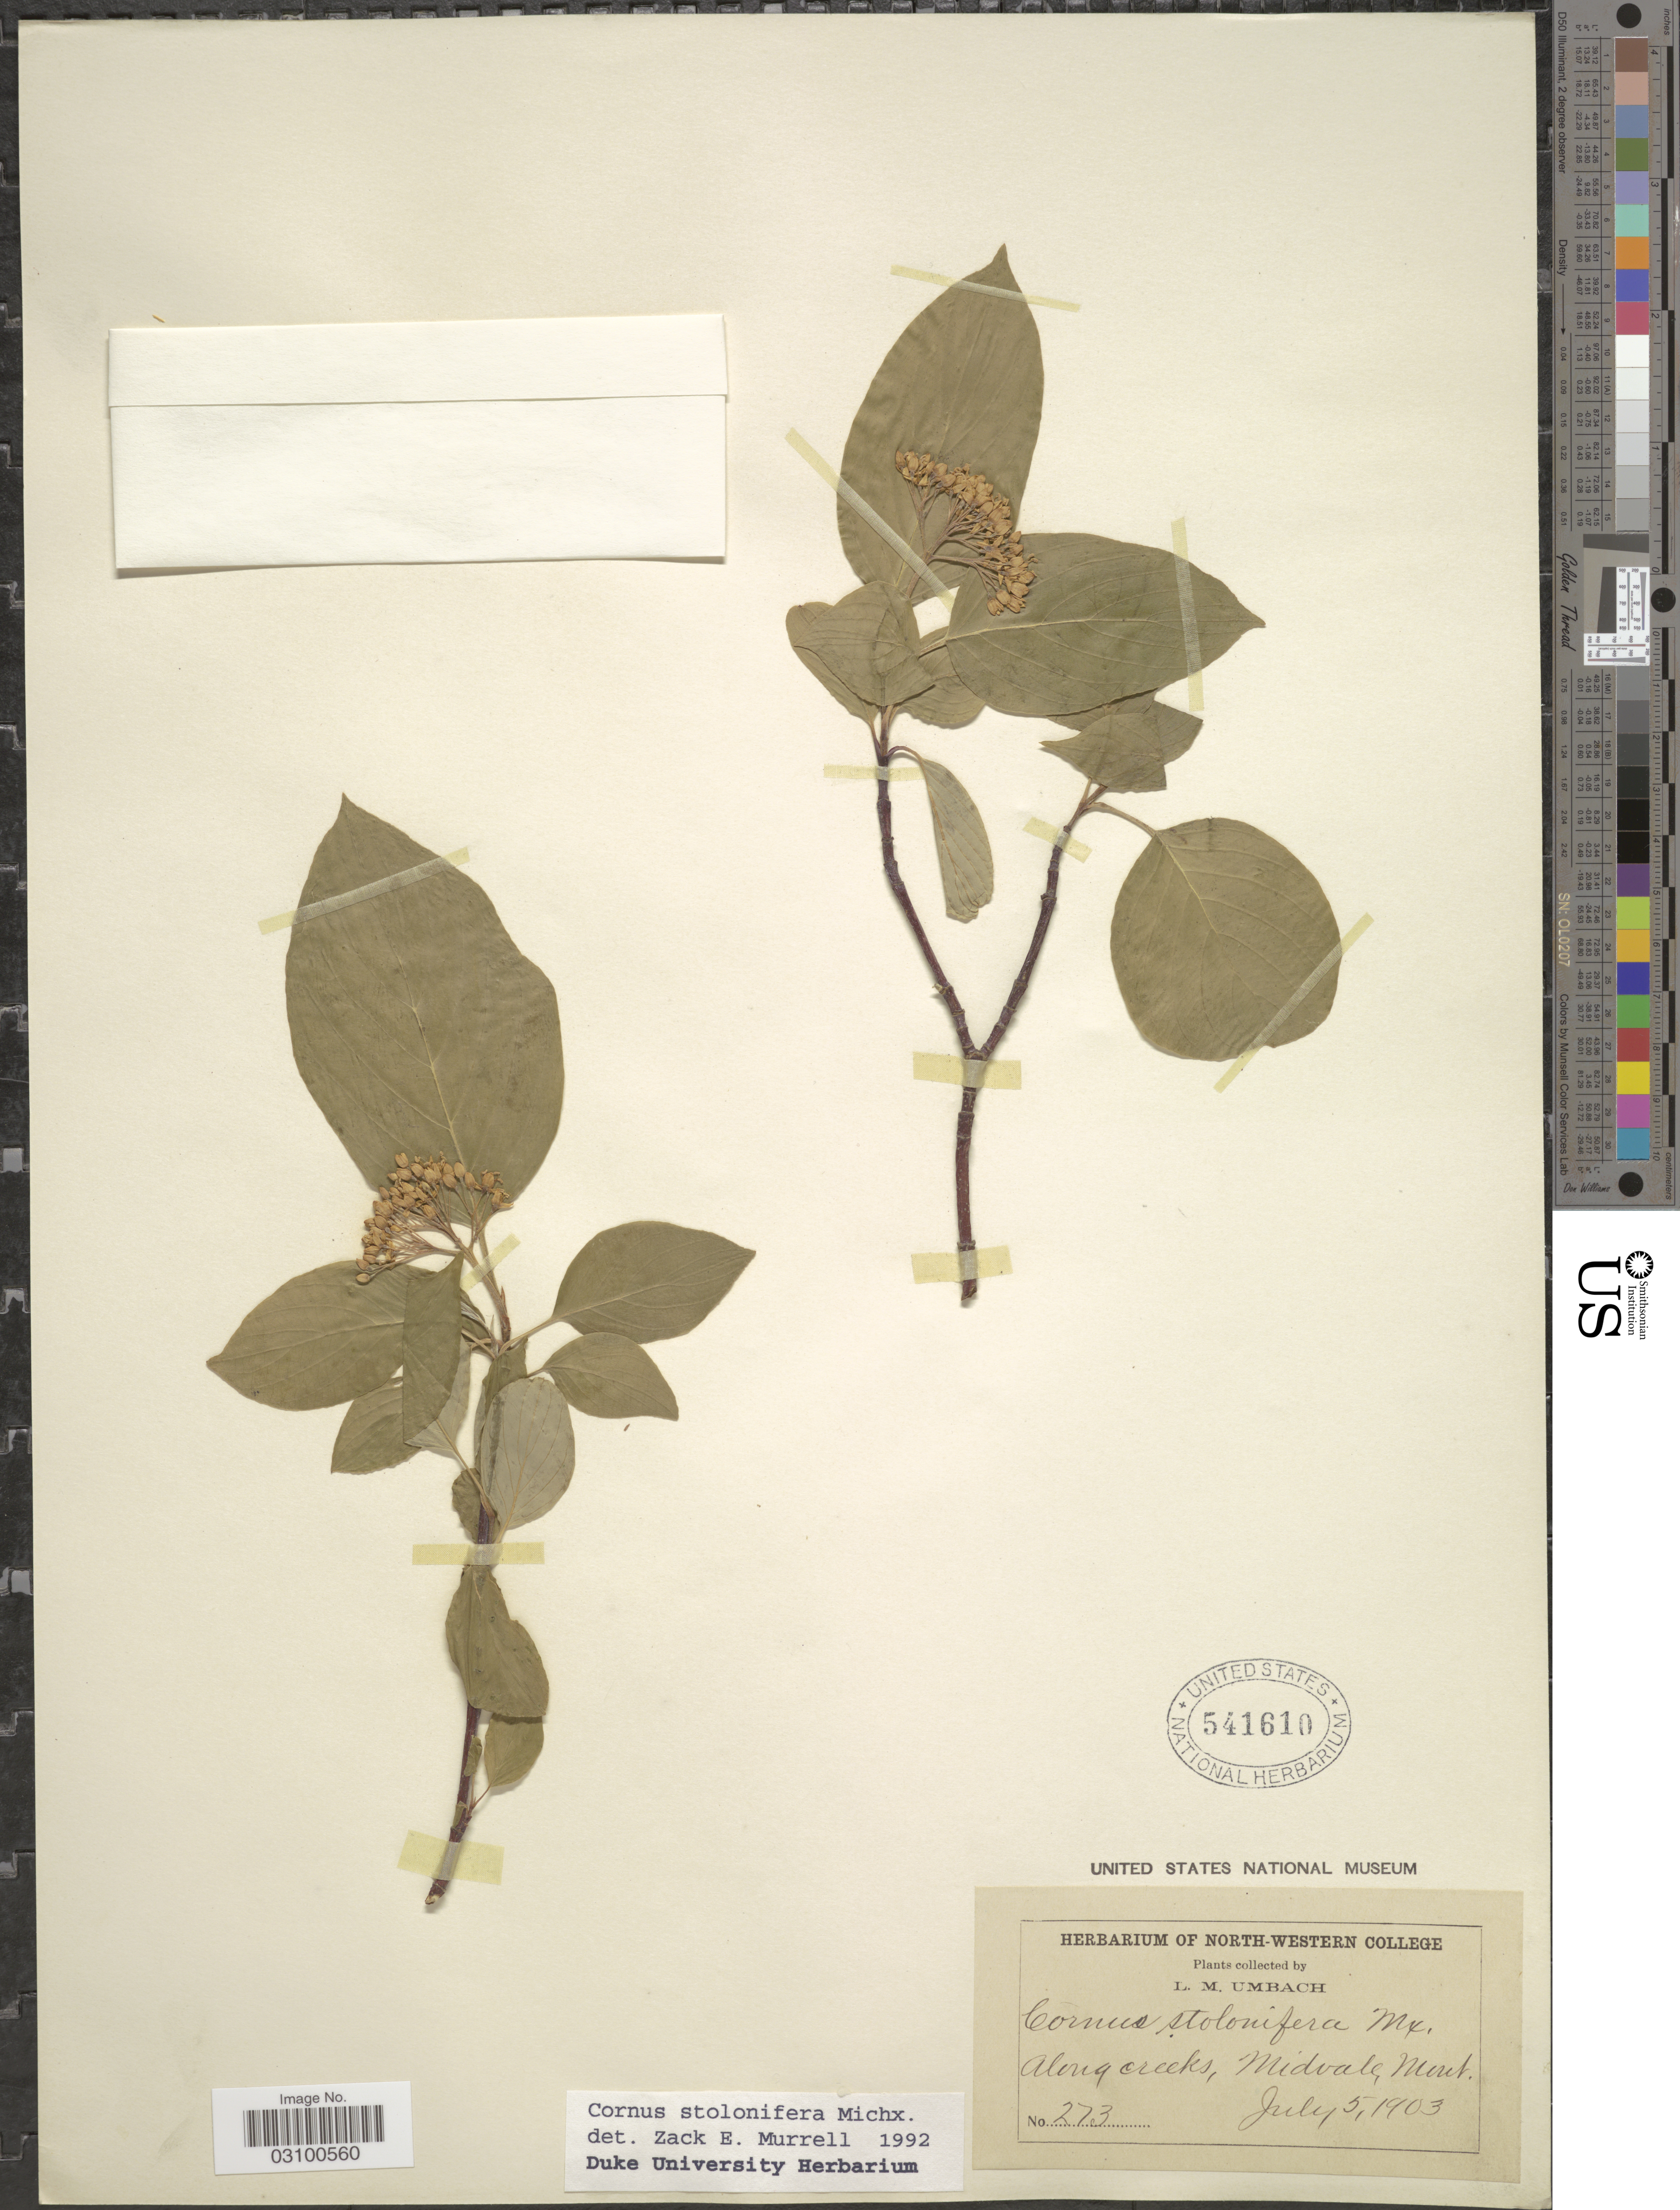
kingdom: Plantae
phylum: Tracheophyta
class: Magnoliopsida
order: Cornales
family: Cornaceae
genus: Cornus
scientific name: Cornus sericea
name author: L.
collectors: L. M. Umbach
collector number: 273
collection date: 1903-07-05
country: United States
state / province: Montana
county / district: Lincoln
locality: Along creeks, Midvale.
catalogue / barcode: US 541610